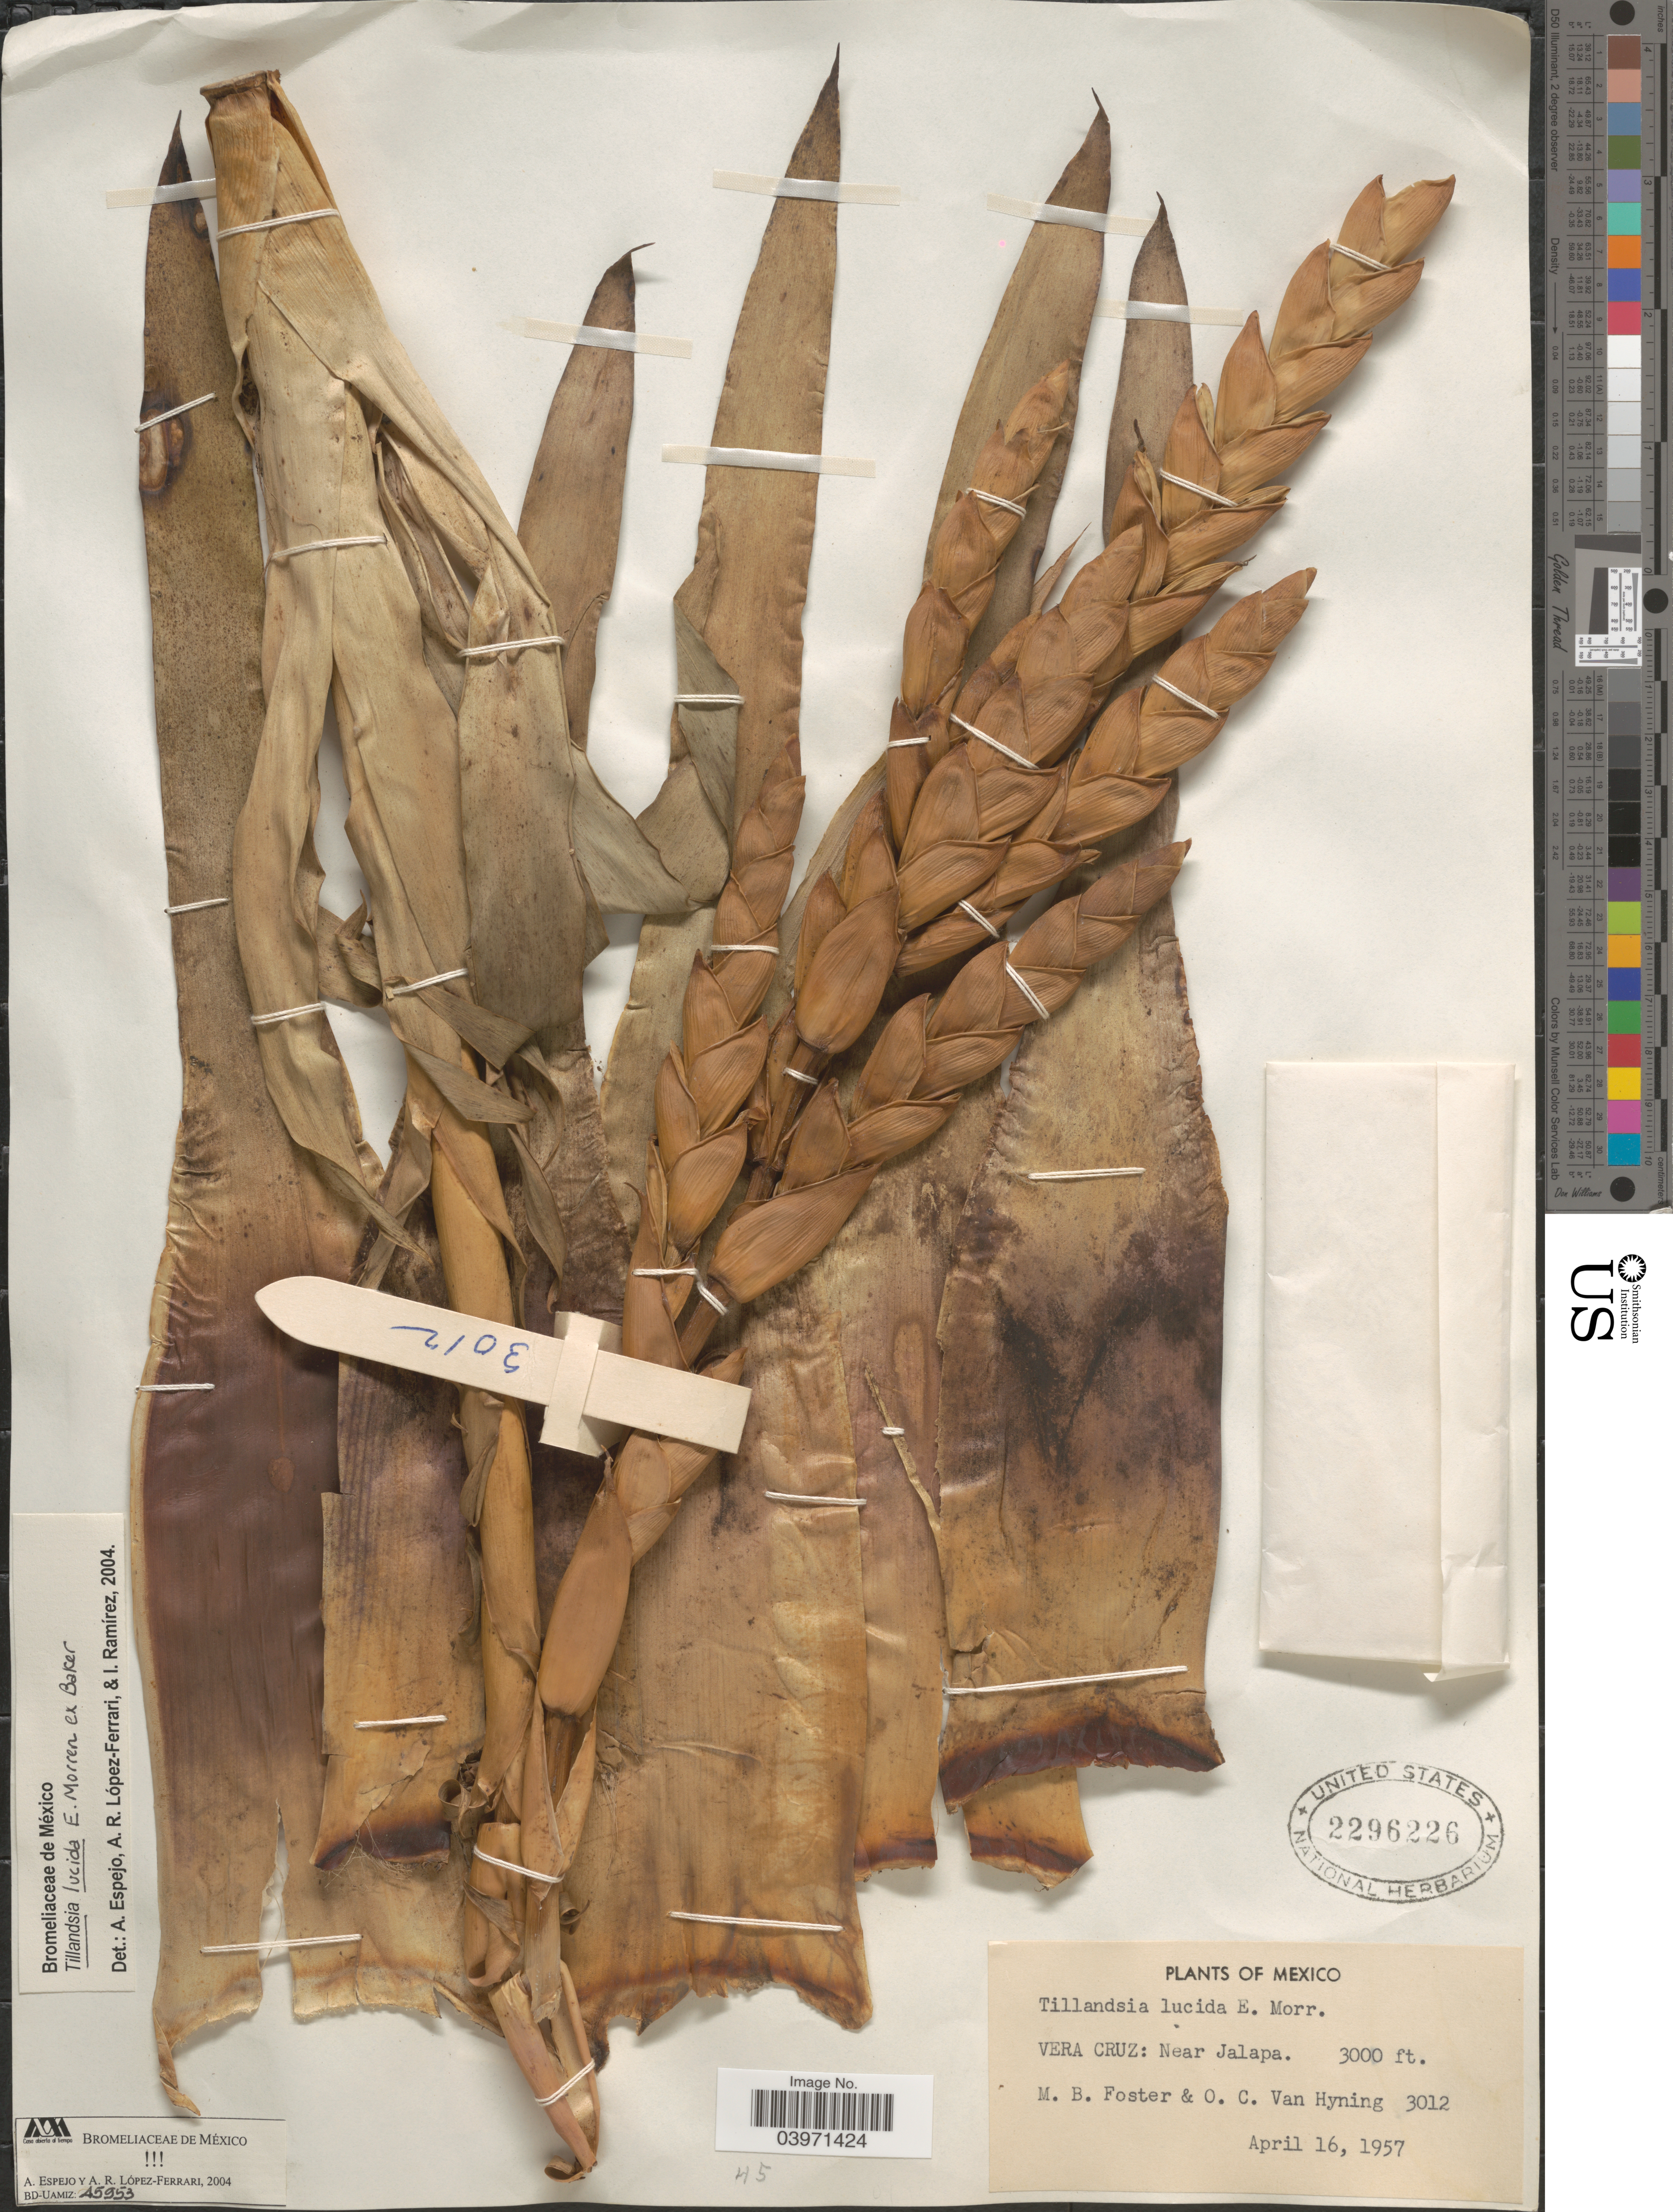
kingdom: Plantae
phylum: Tracheophyta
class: Liliopsida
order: Poales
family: Bromeliaceae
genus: Tillandsia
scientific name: Tillandsia lucida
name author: É. Morren ex Baker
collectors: M. B. Foster & O. Van Hyning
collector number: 3012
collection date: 1957-04-16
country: Mexico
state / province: Veracruz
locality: Vera Cruz: Near Jalapa.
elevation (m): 914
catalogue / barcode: US 2296226